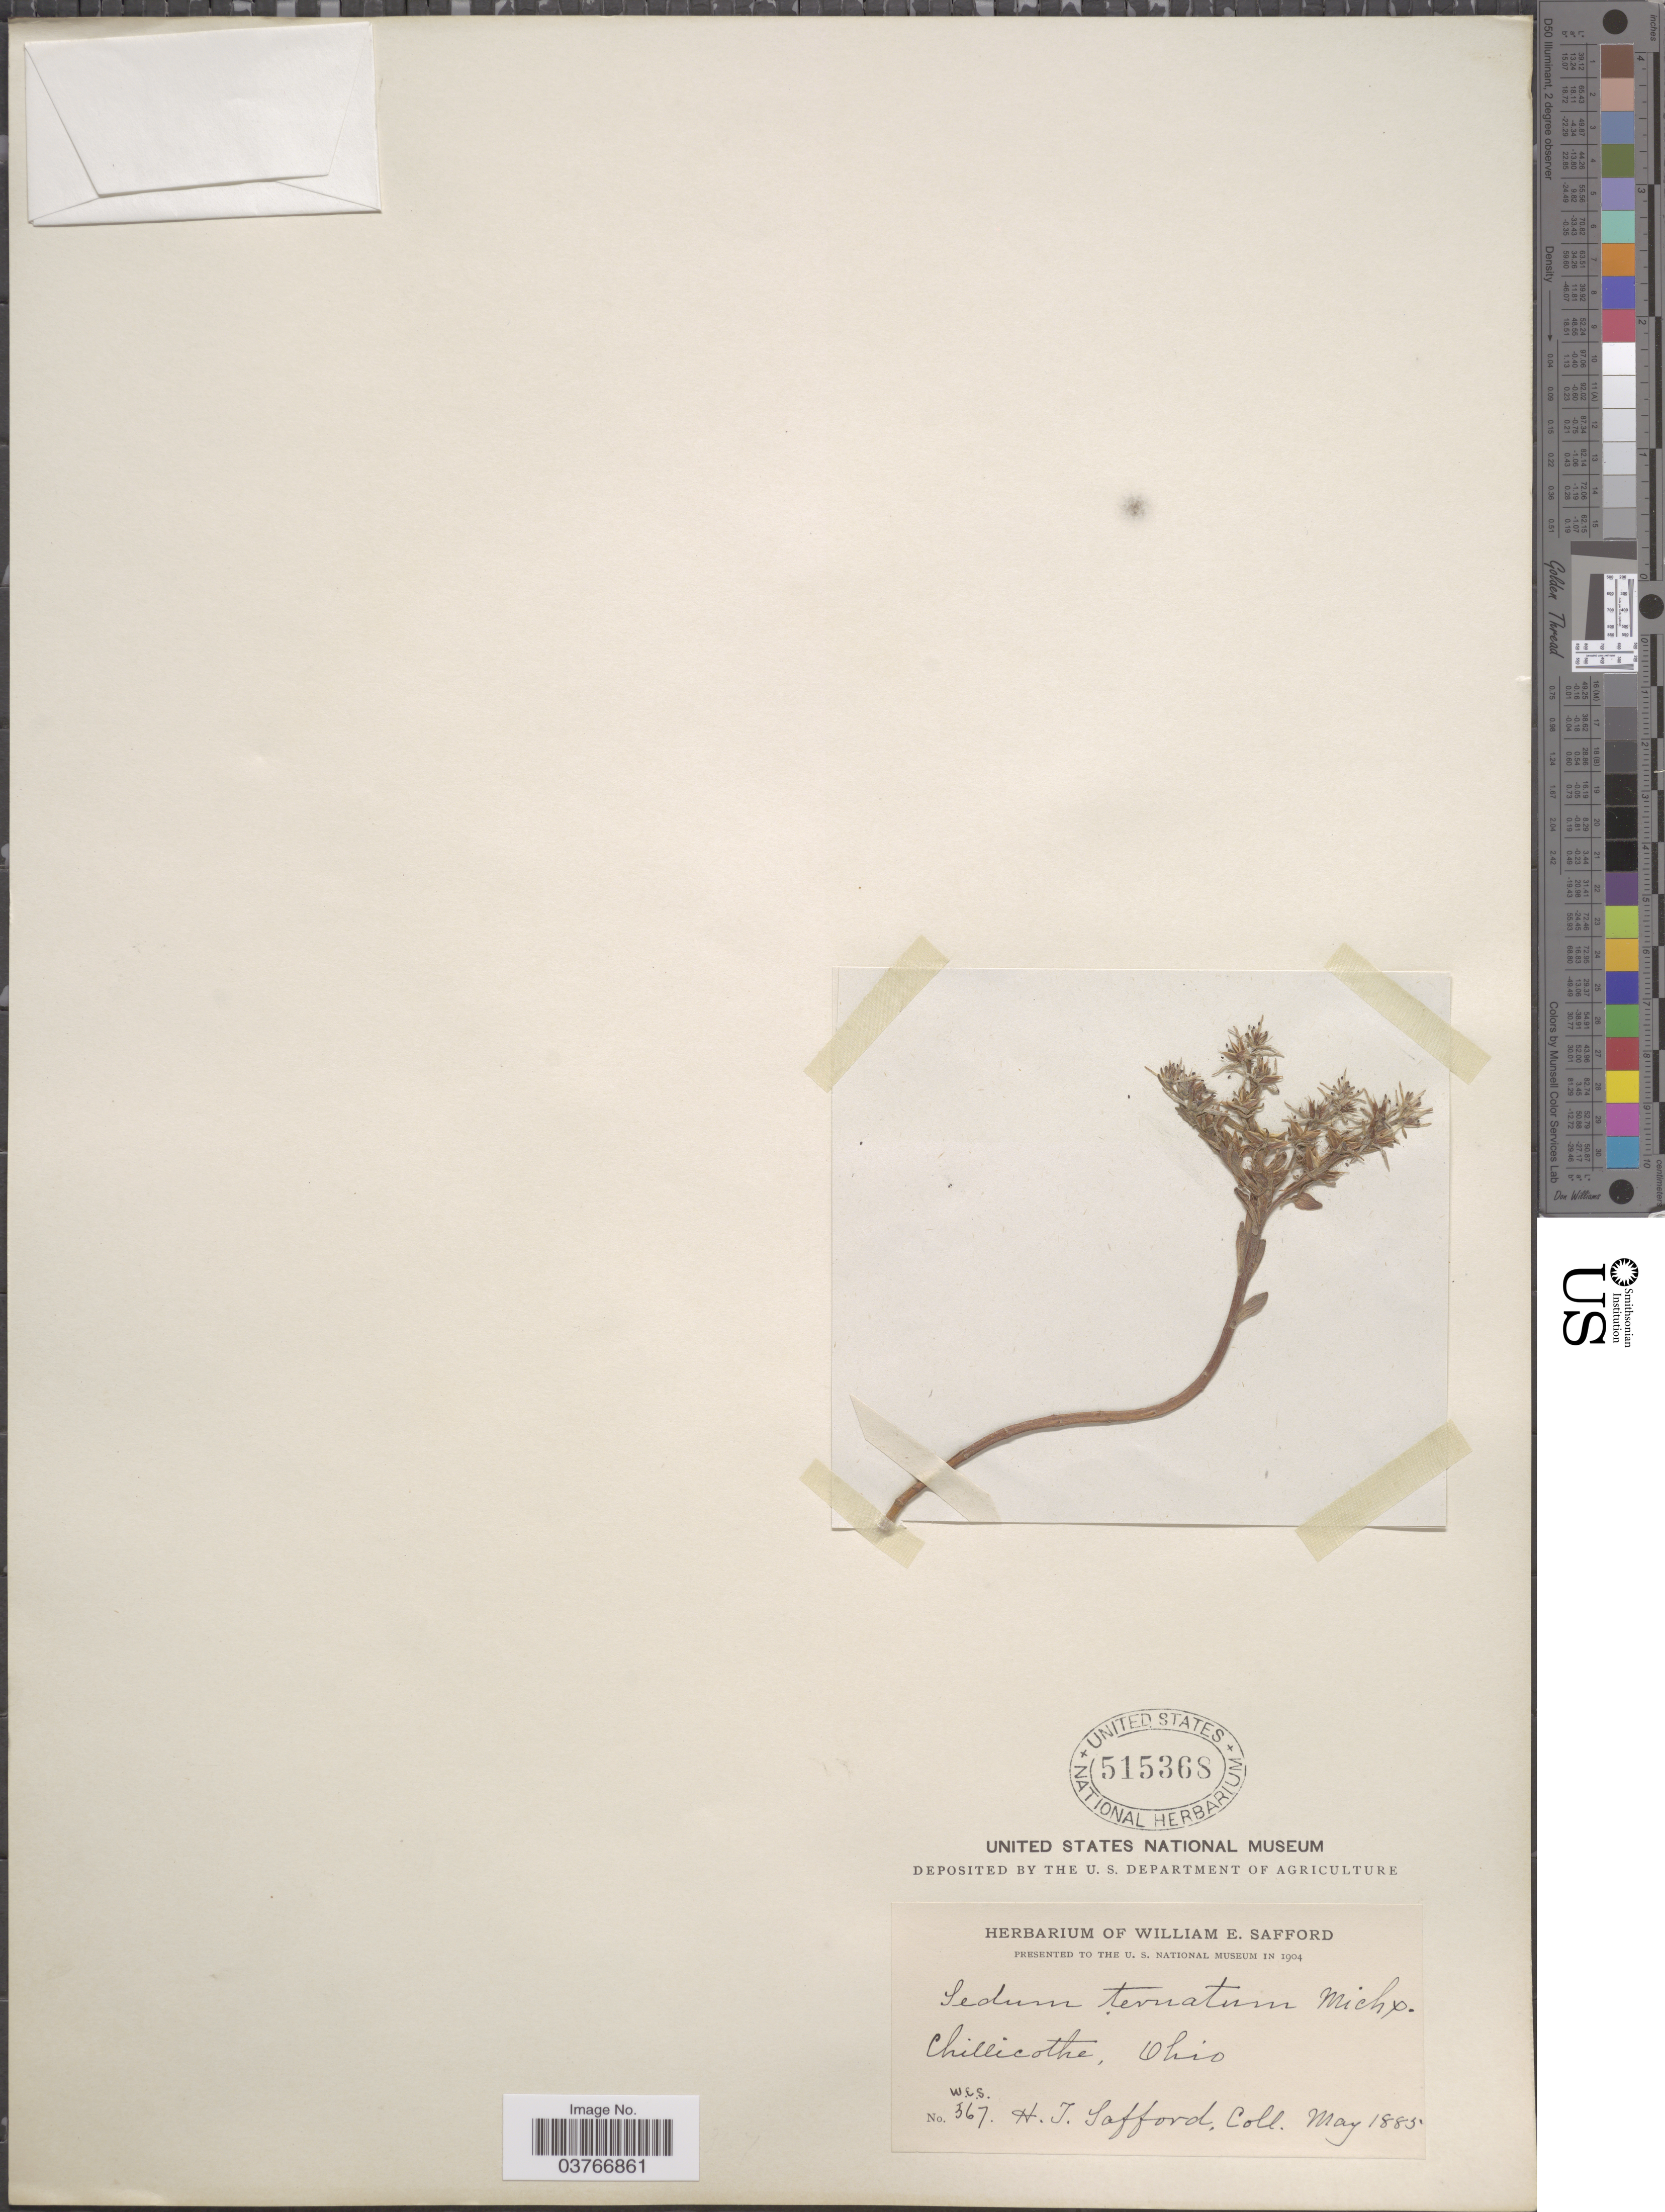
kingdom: Plantae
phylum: Tracheophyta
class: Magnoliopsida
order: Saxifragales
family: Crassulaceae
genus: Sedum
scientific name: Sedum ternatum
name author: Michx.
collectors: H. Safford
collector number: WES367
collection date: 1885-05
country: United States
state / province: Ohio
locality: Chillicothe.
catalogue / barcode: US 515368